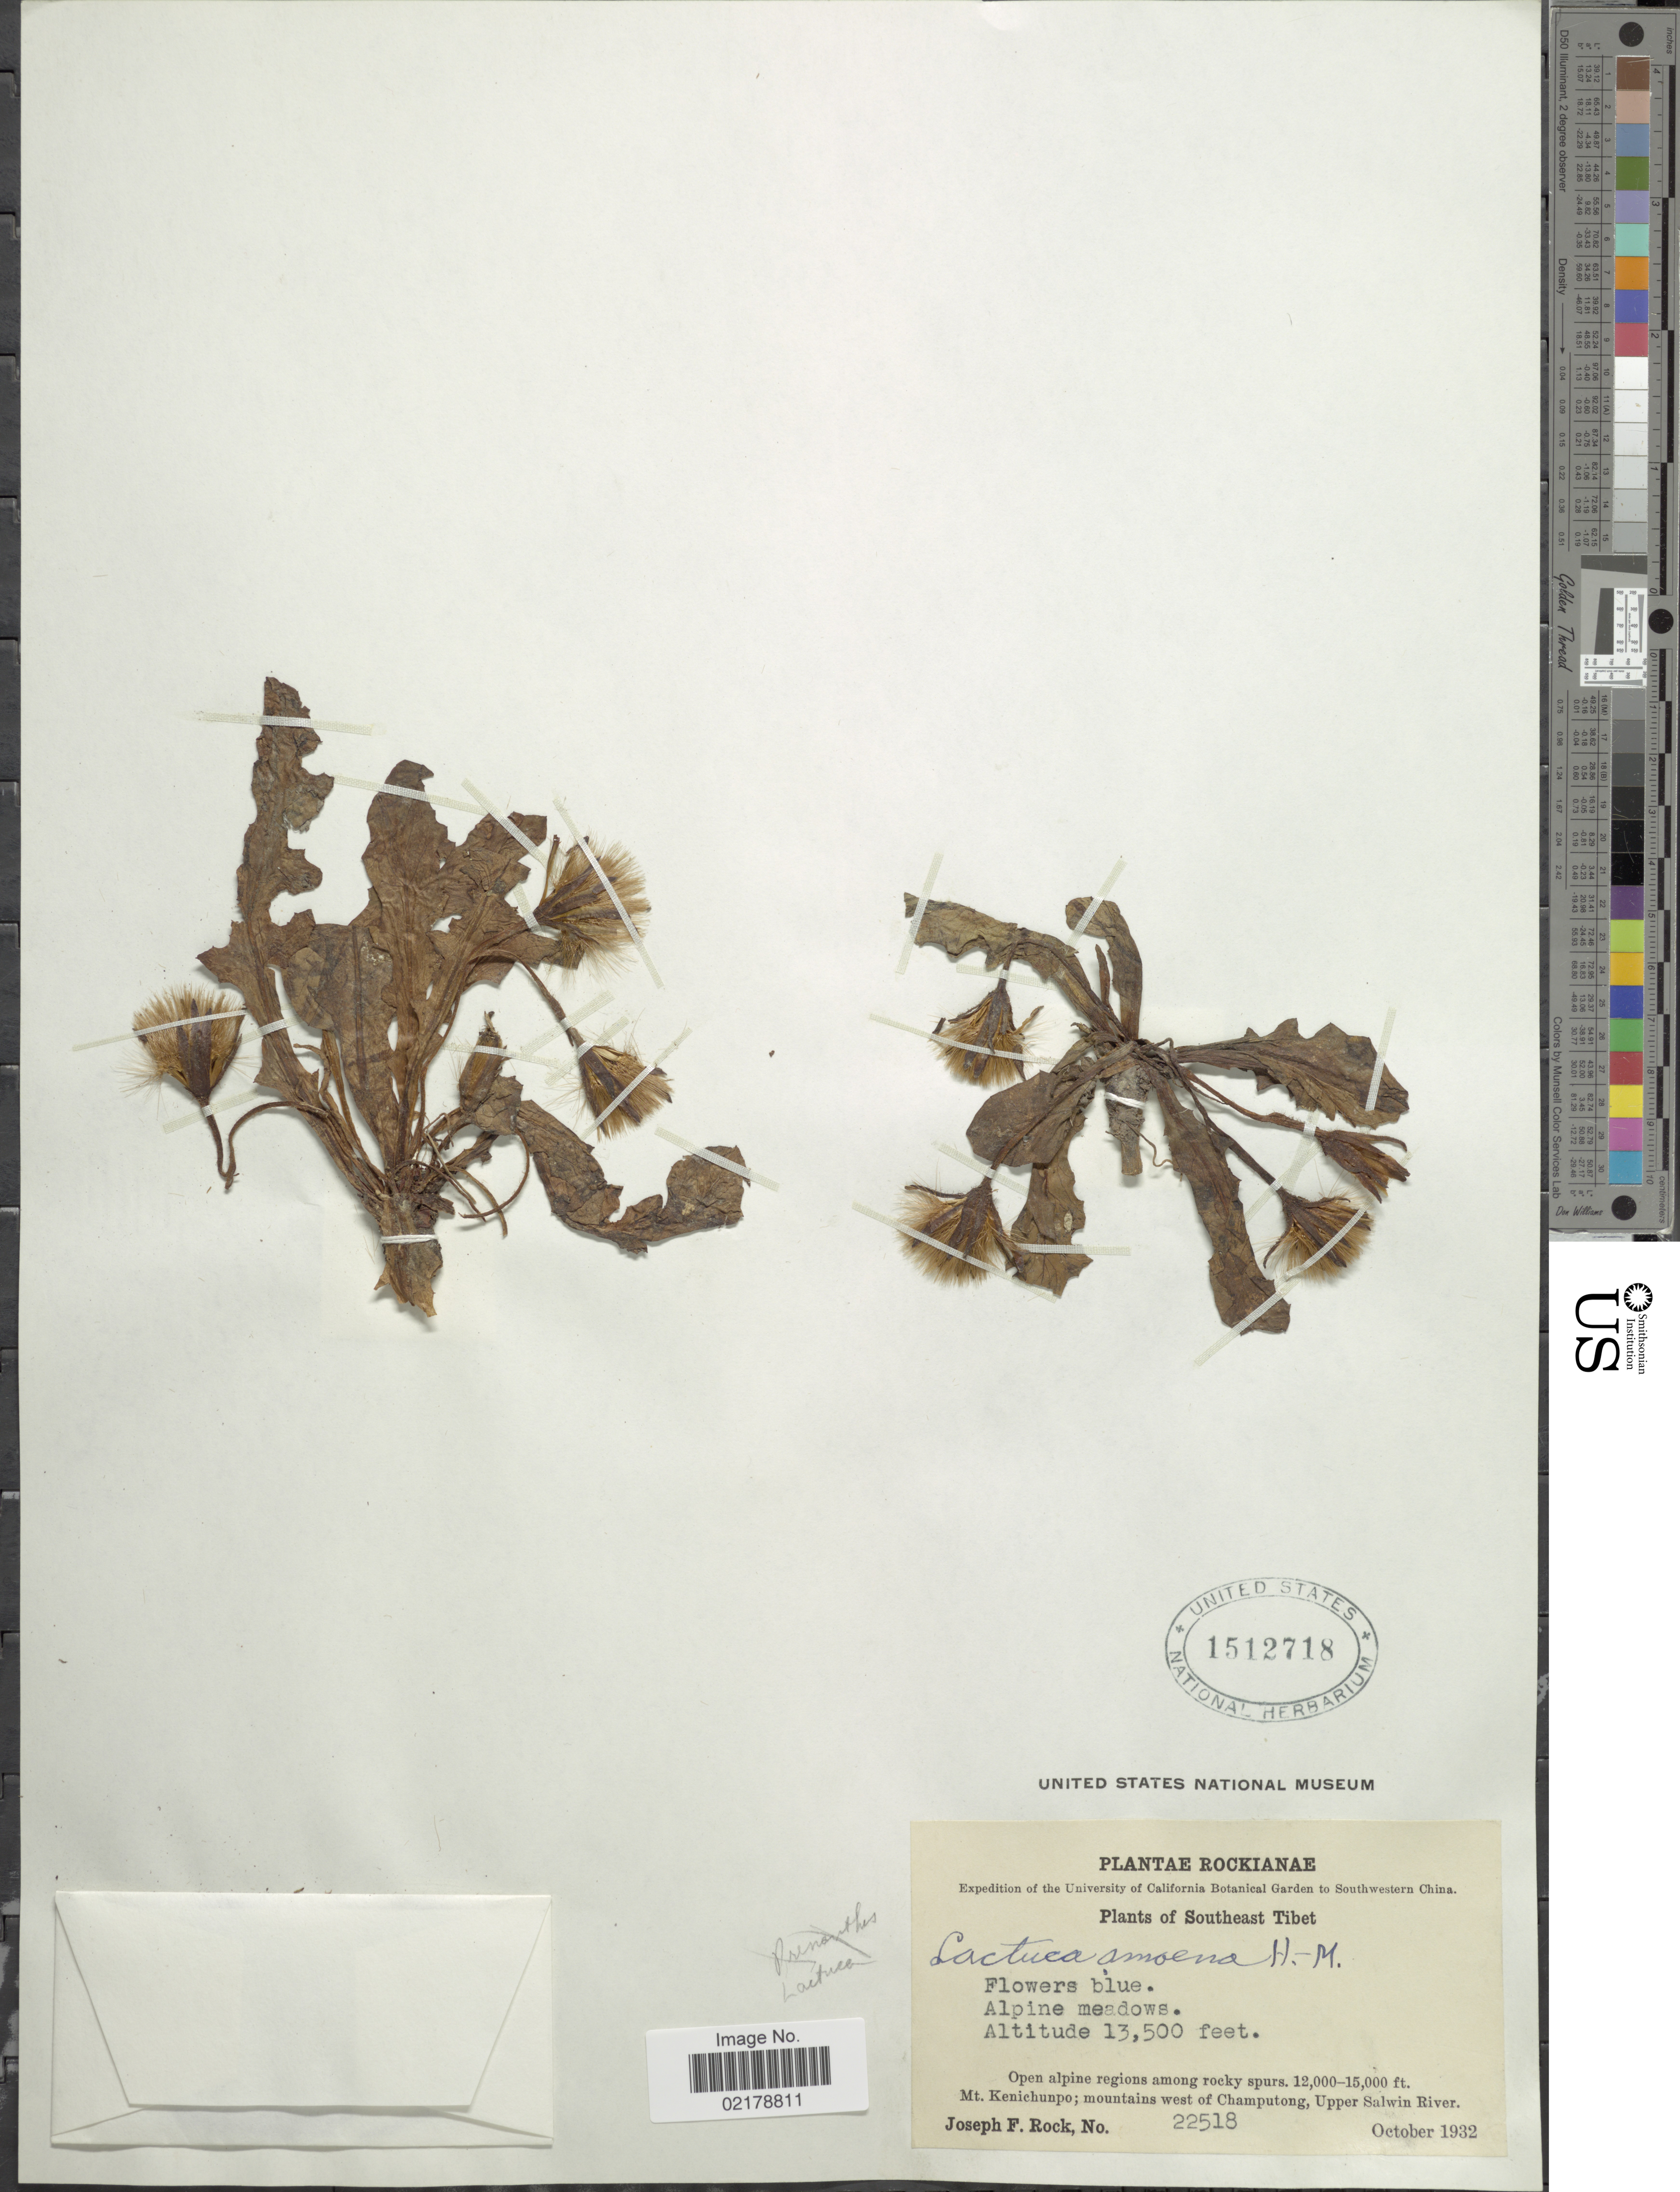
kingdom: Plantae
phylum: Tracheophyta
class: Magnoliopsida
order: Asterales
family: Asteraceae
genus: Dubyaea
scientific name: Dubyaea amoena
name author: (Hand.-Mazz.) Stebbins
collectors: J. F. Rock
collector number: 22518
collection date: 1932-10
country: China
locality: Rockianae. Unviersity of California Botanical Garden to Southwestern China. Southeast Tibet. Open alpine regions among rocks spurs. Mt. Kenichunpo; mountains west of Champutong, Upper Salwin River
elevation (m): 4115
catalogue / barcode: US 1512718